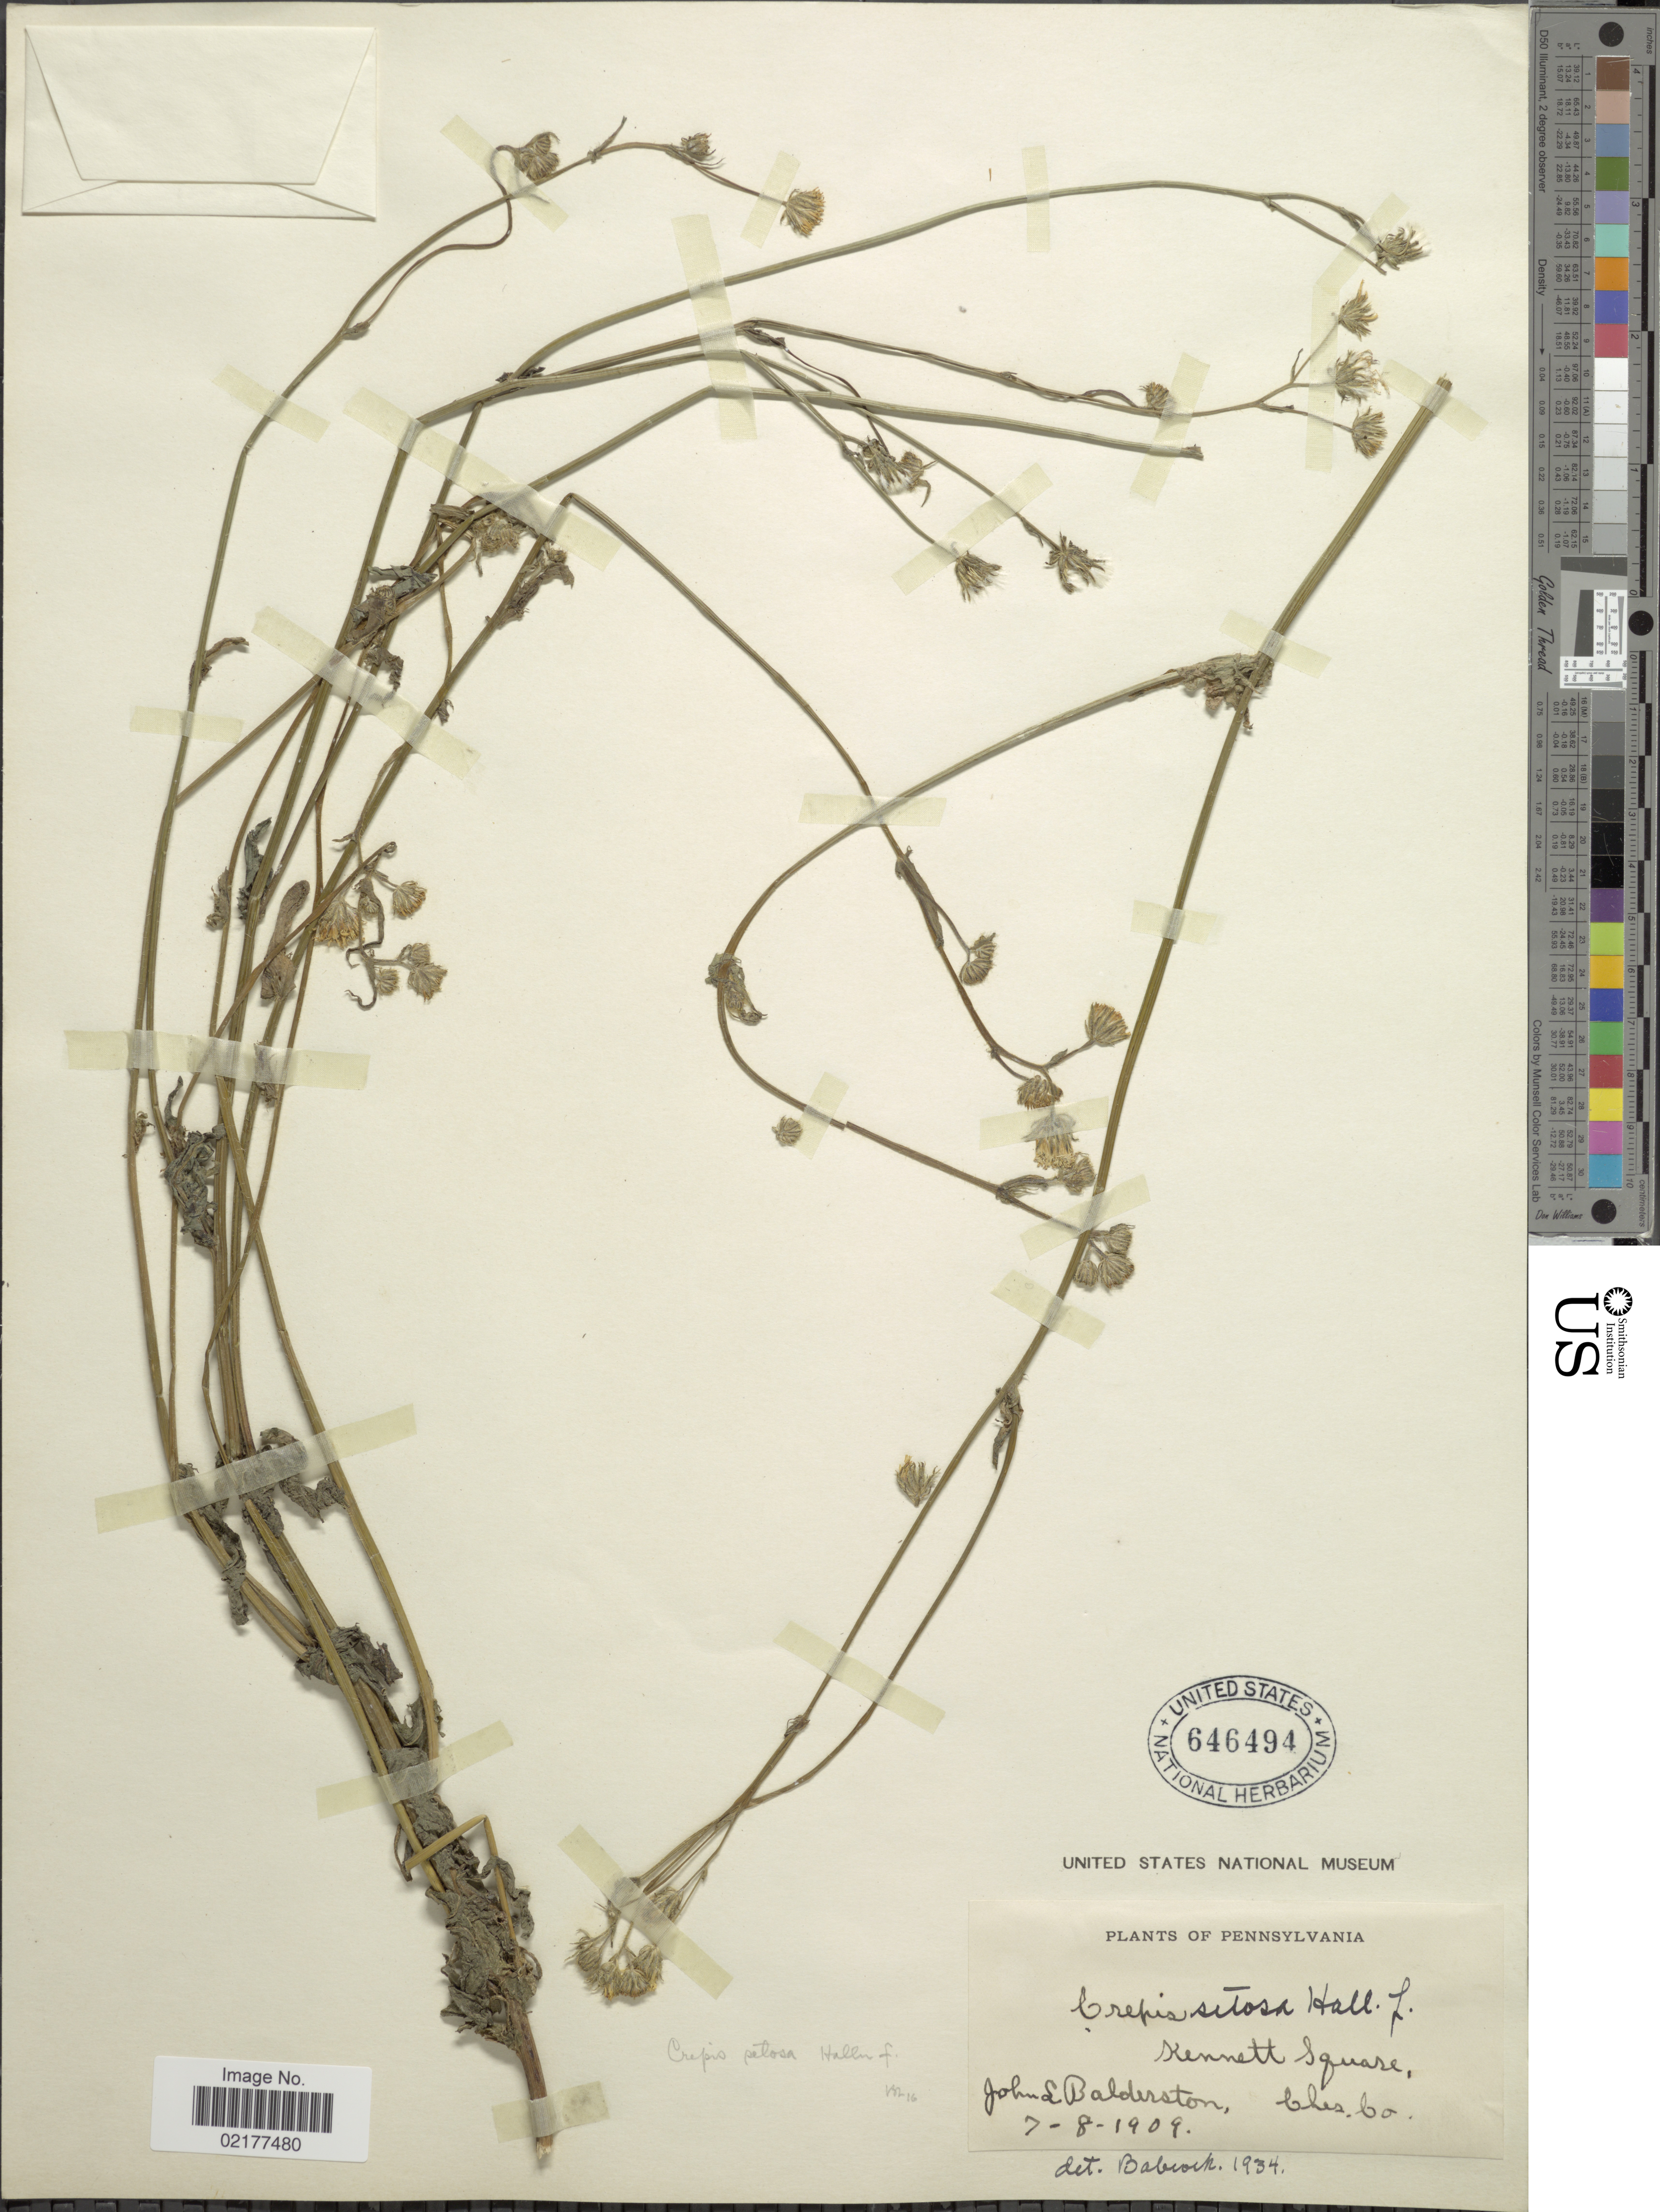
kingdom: Plantae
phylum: Tracheophyta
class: Magnoliopsida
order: Asterales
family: Asteraceae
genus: Crepis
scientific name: Crepis setosa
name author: Haller f.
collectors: J. Balderston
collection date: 1909-07-08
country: United States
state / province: Pennsylvania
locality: Kennett Square. Ches Co.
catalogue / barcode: US 646494